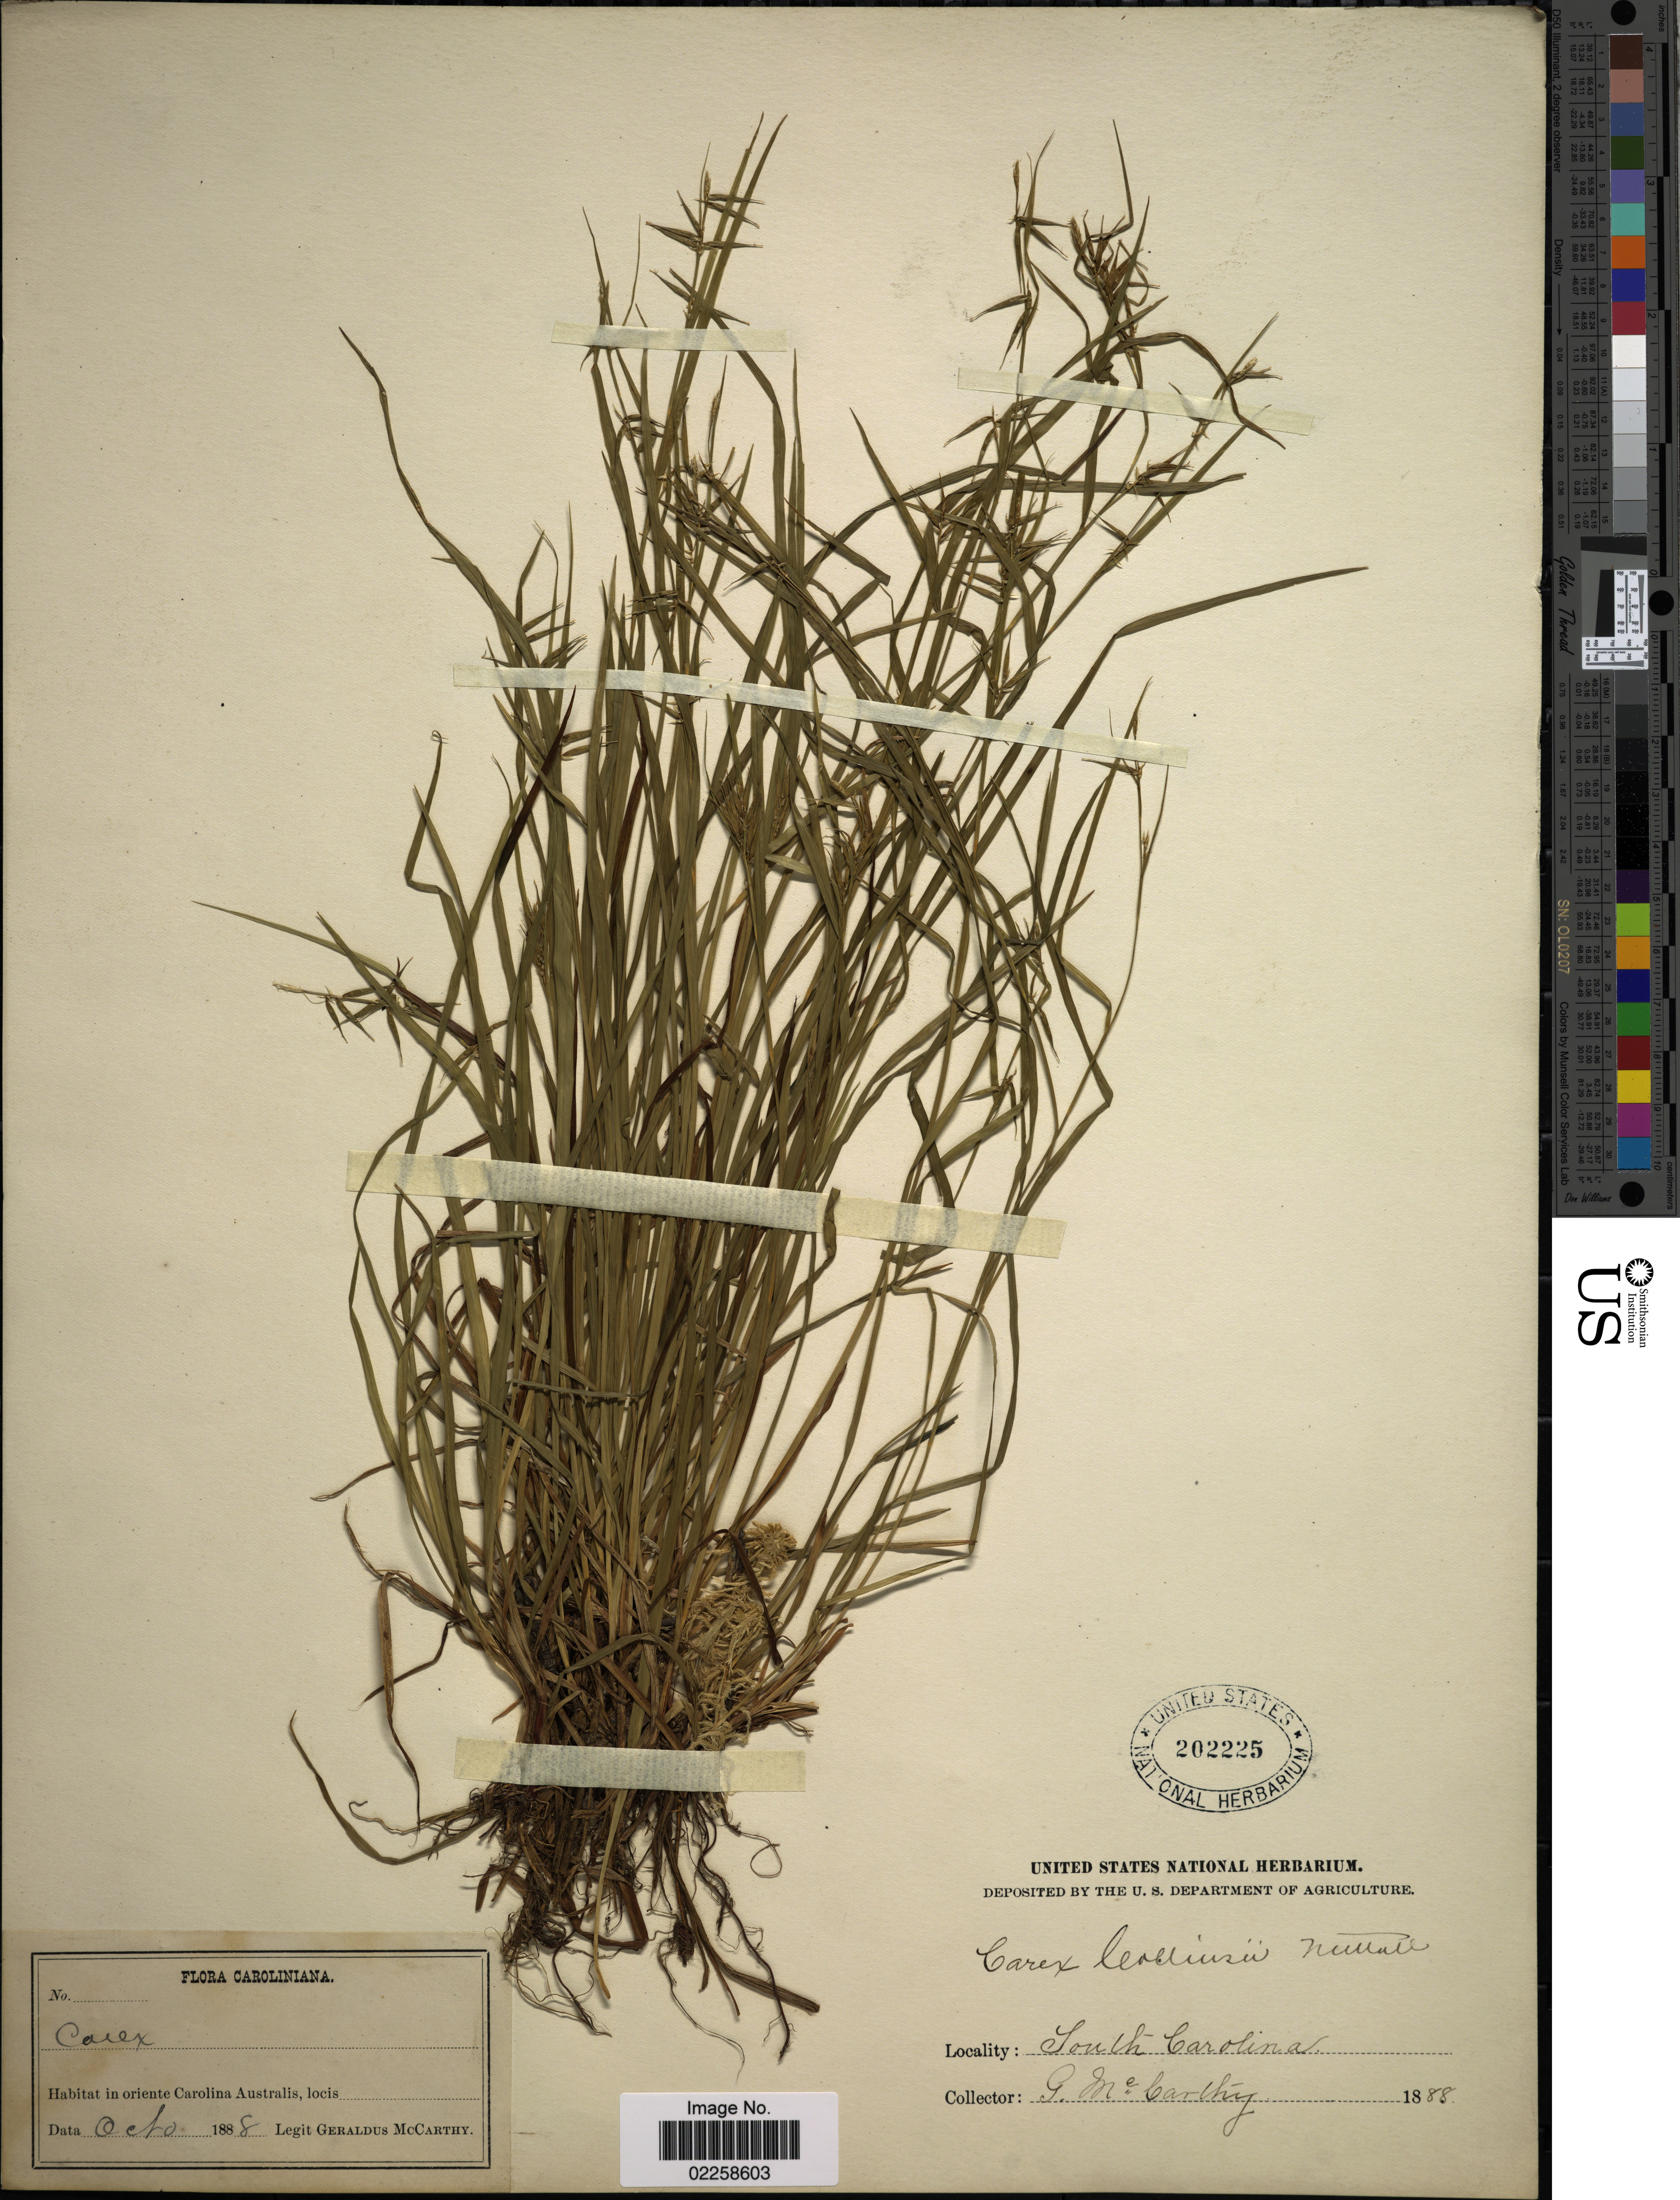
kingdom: Plantae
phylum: Tracheophyta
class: Liliopsida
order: Poales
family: Cyperaceae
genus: Carex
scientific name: Carex collinsii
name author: Nutt.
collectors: M. McCarthy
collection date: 1888-10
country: United States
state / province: South Carolina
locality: In oriente Carolina Australis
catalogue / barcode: US 202225